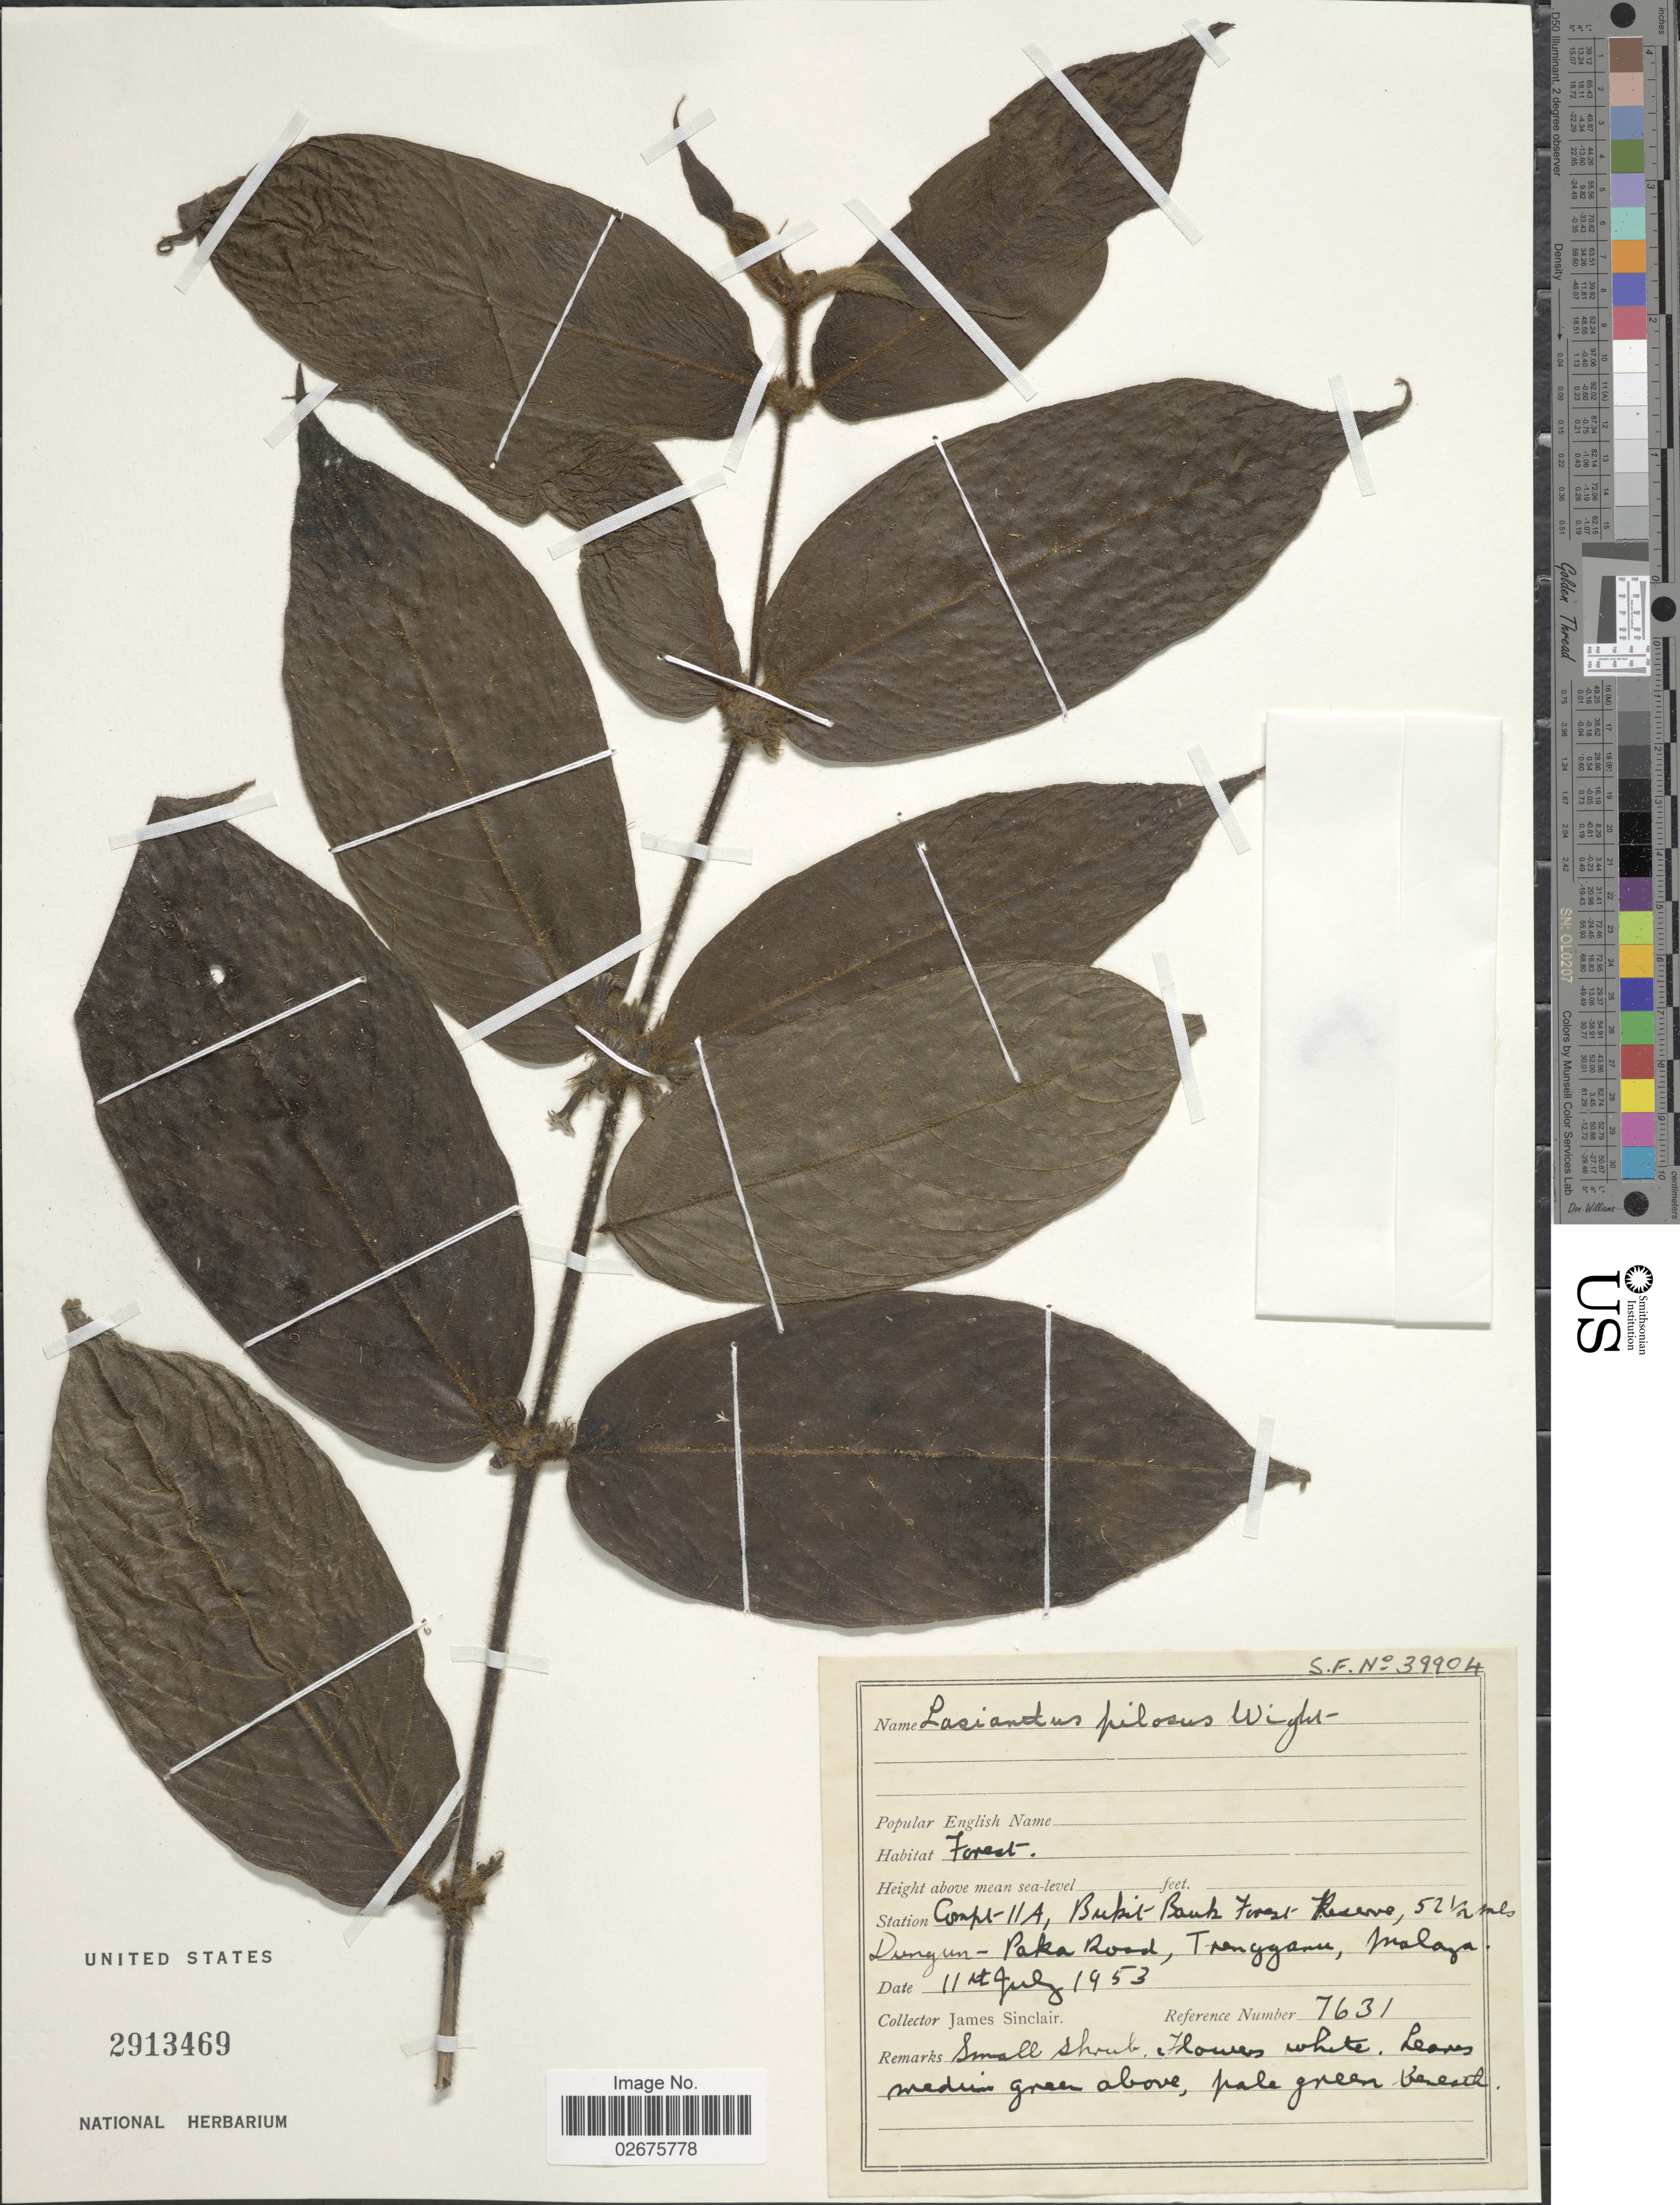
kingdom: Plantae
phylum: Tracheophyta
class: Magnoliopsida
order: Gentianales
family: Rubiaceae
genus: Lasianthus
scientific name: Lasianthus pilosus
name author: Wight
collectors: J. Sinclair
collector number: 7631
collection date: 1953-07-11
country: Malaysia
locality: Compt-11A, Bukit Bank Forest Reserve, 52½ mls Dungun, Poka Road, Trengganu, Malaya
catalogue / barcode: US 2913469